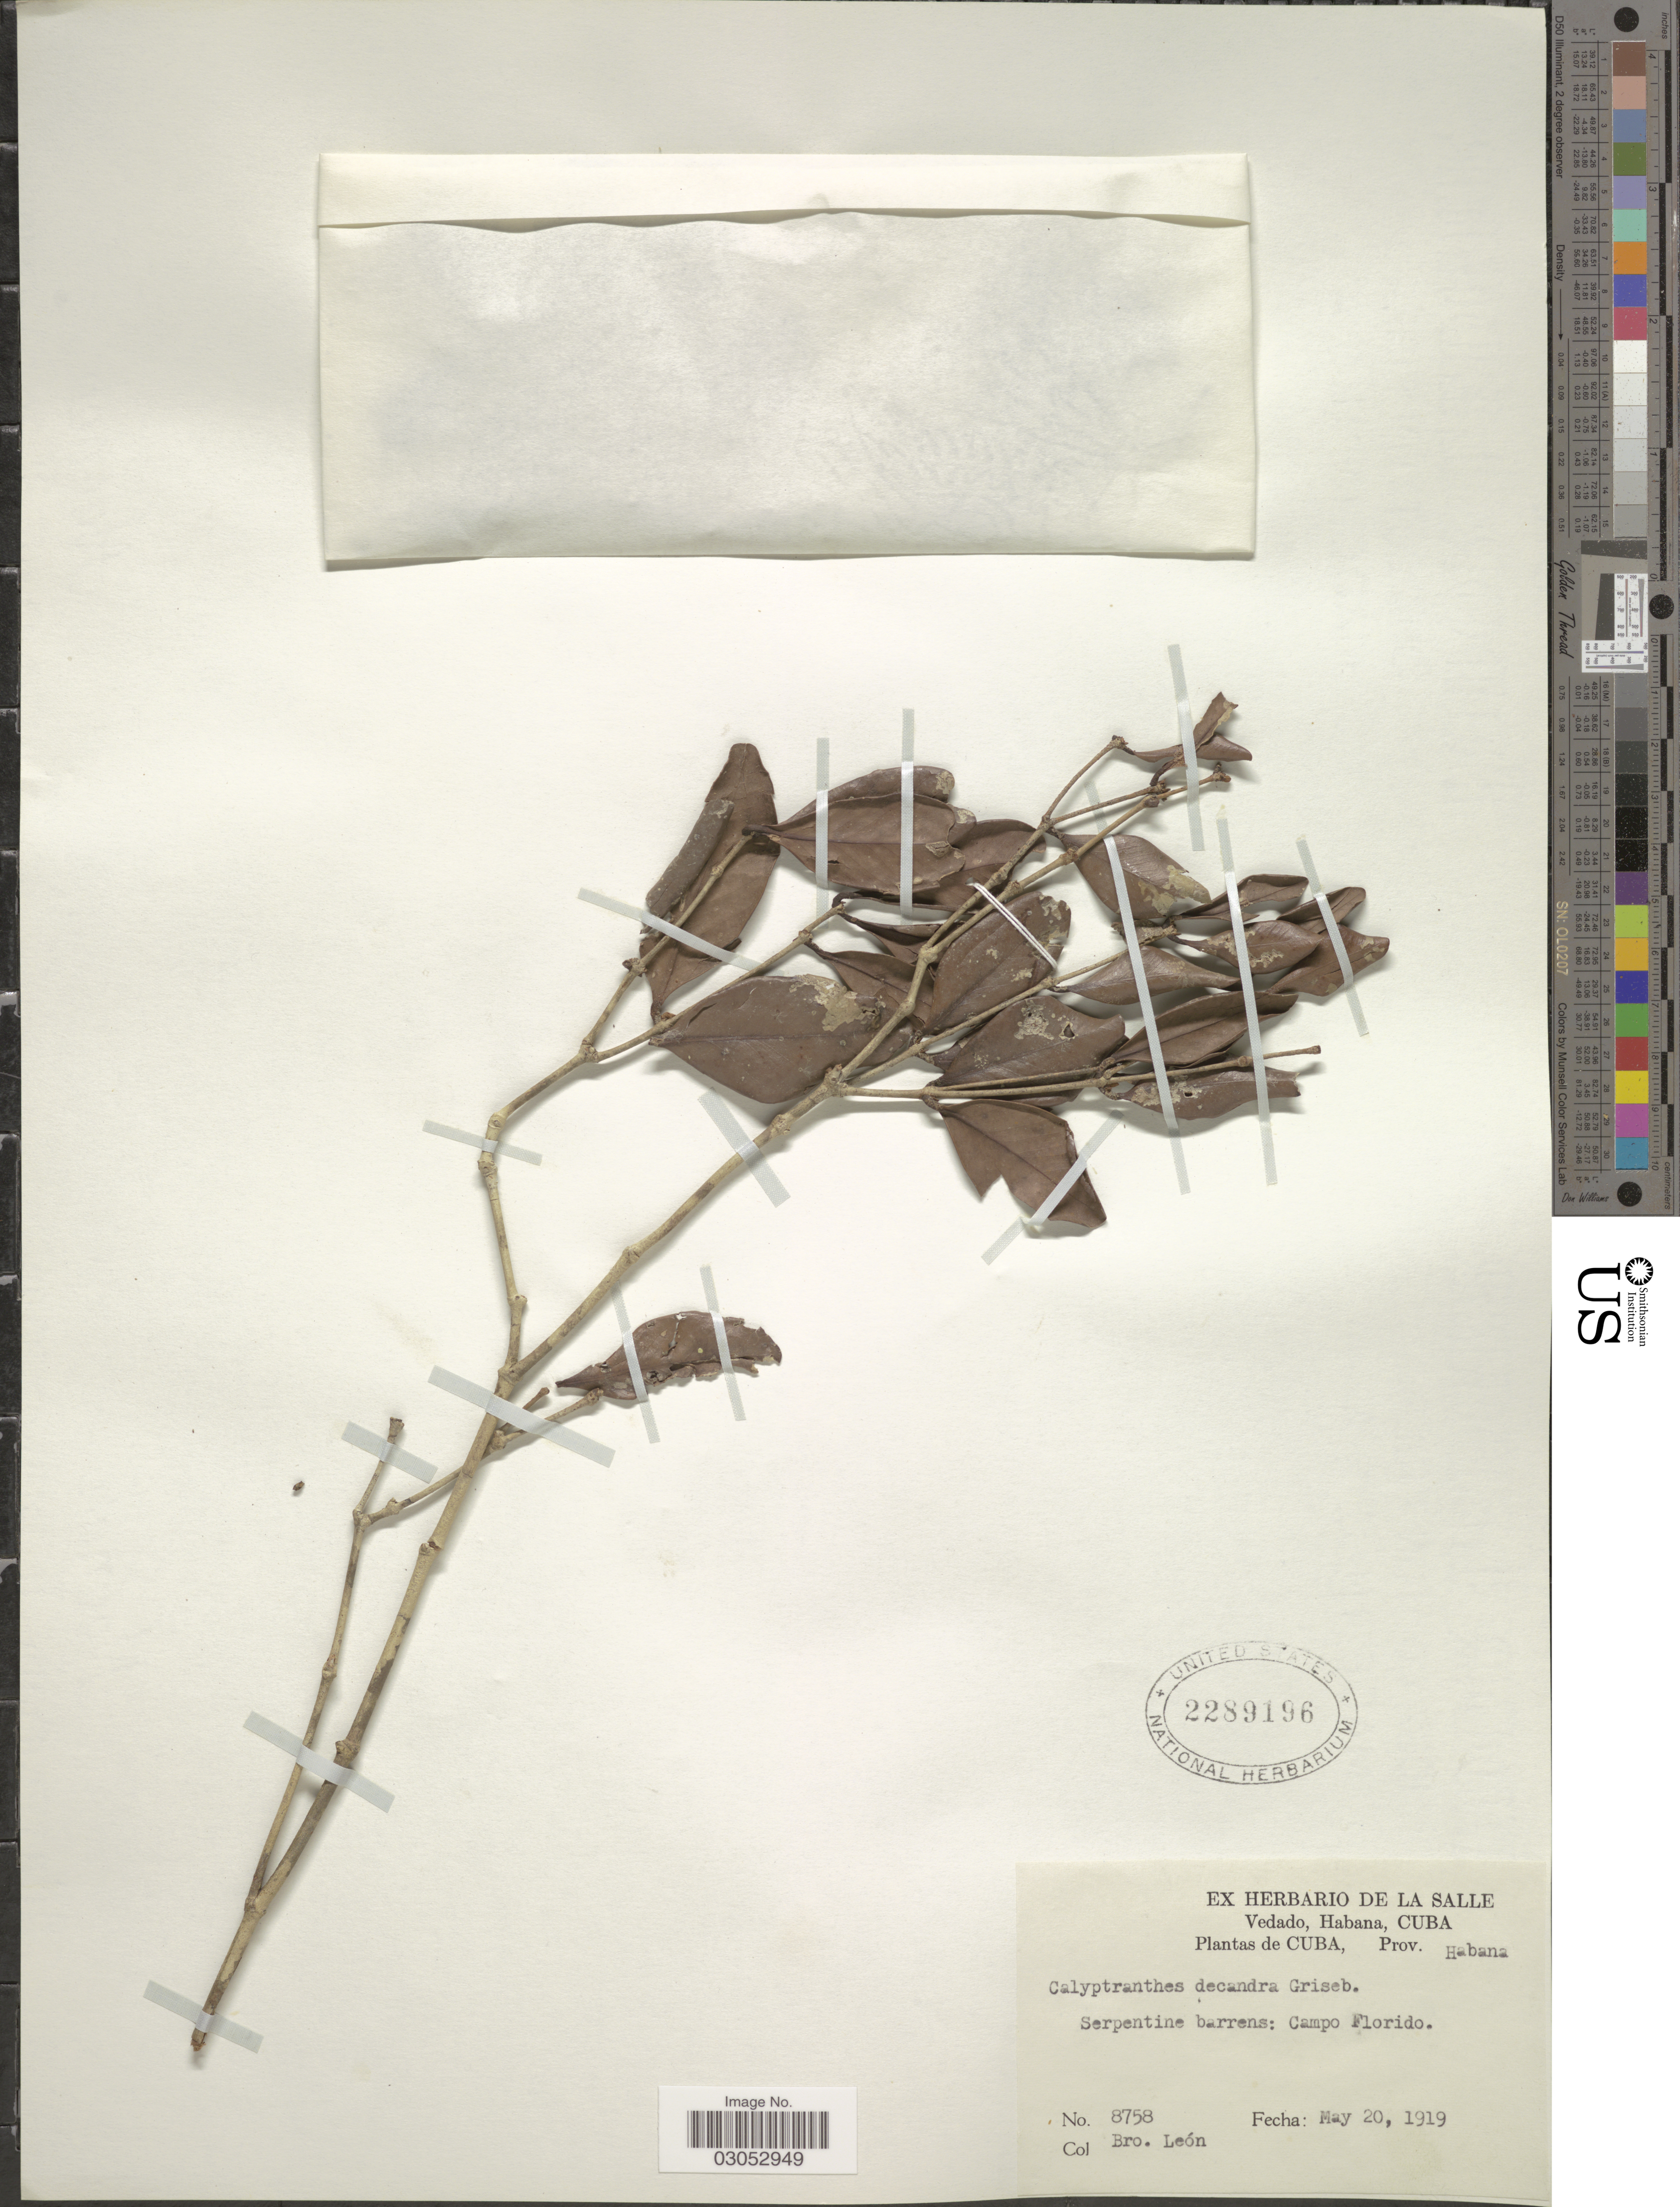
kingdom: Plantae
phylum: Tracheophyta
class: Magnoliopsida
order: Myrtales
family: Myrtaceae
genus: Myrcia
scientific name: Myrcia decandra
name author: (Griseb.) Z. Acosta & K. Samra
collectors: Bro. León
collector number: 8758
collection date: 1919-05-20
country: Cuba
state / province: La Habana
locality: Prov. Habana, Serpentine barrens: Campo Florido.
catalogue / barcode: US 2289196